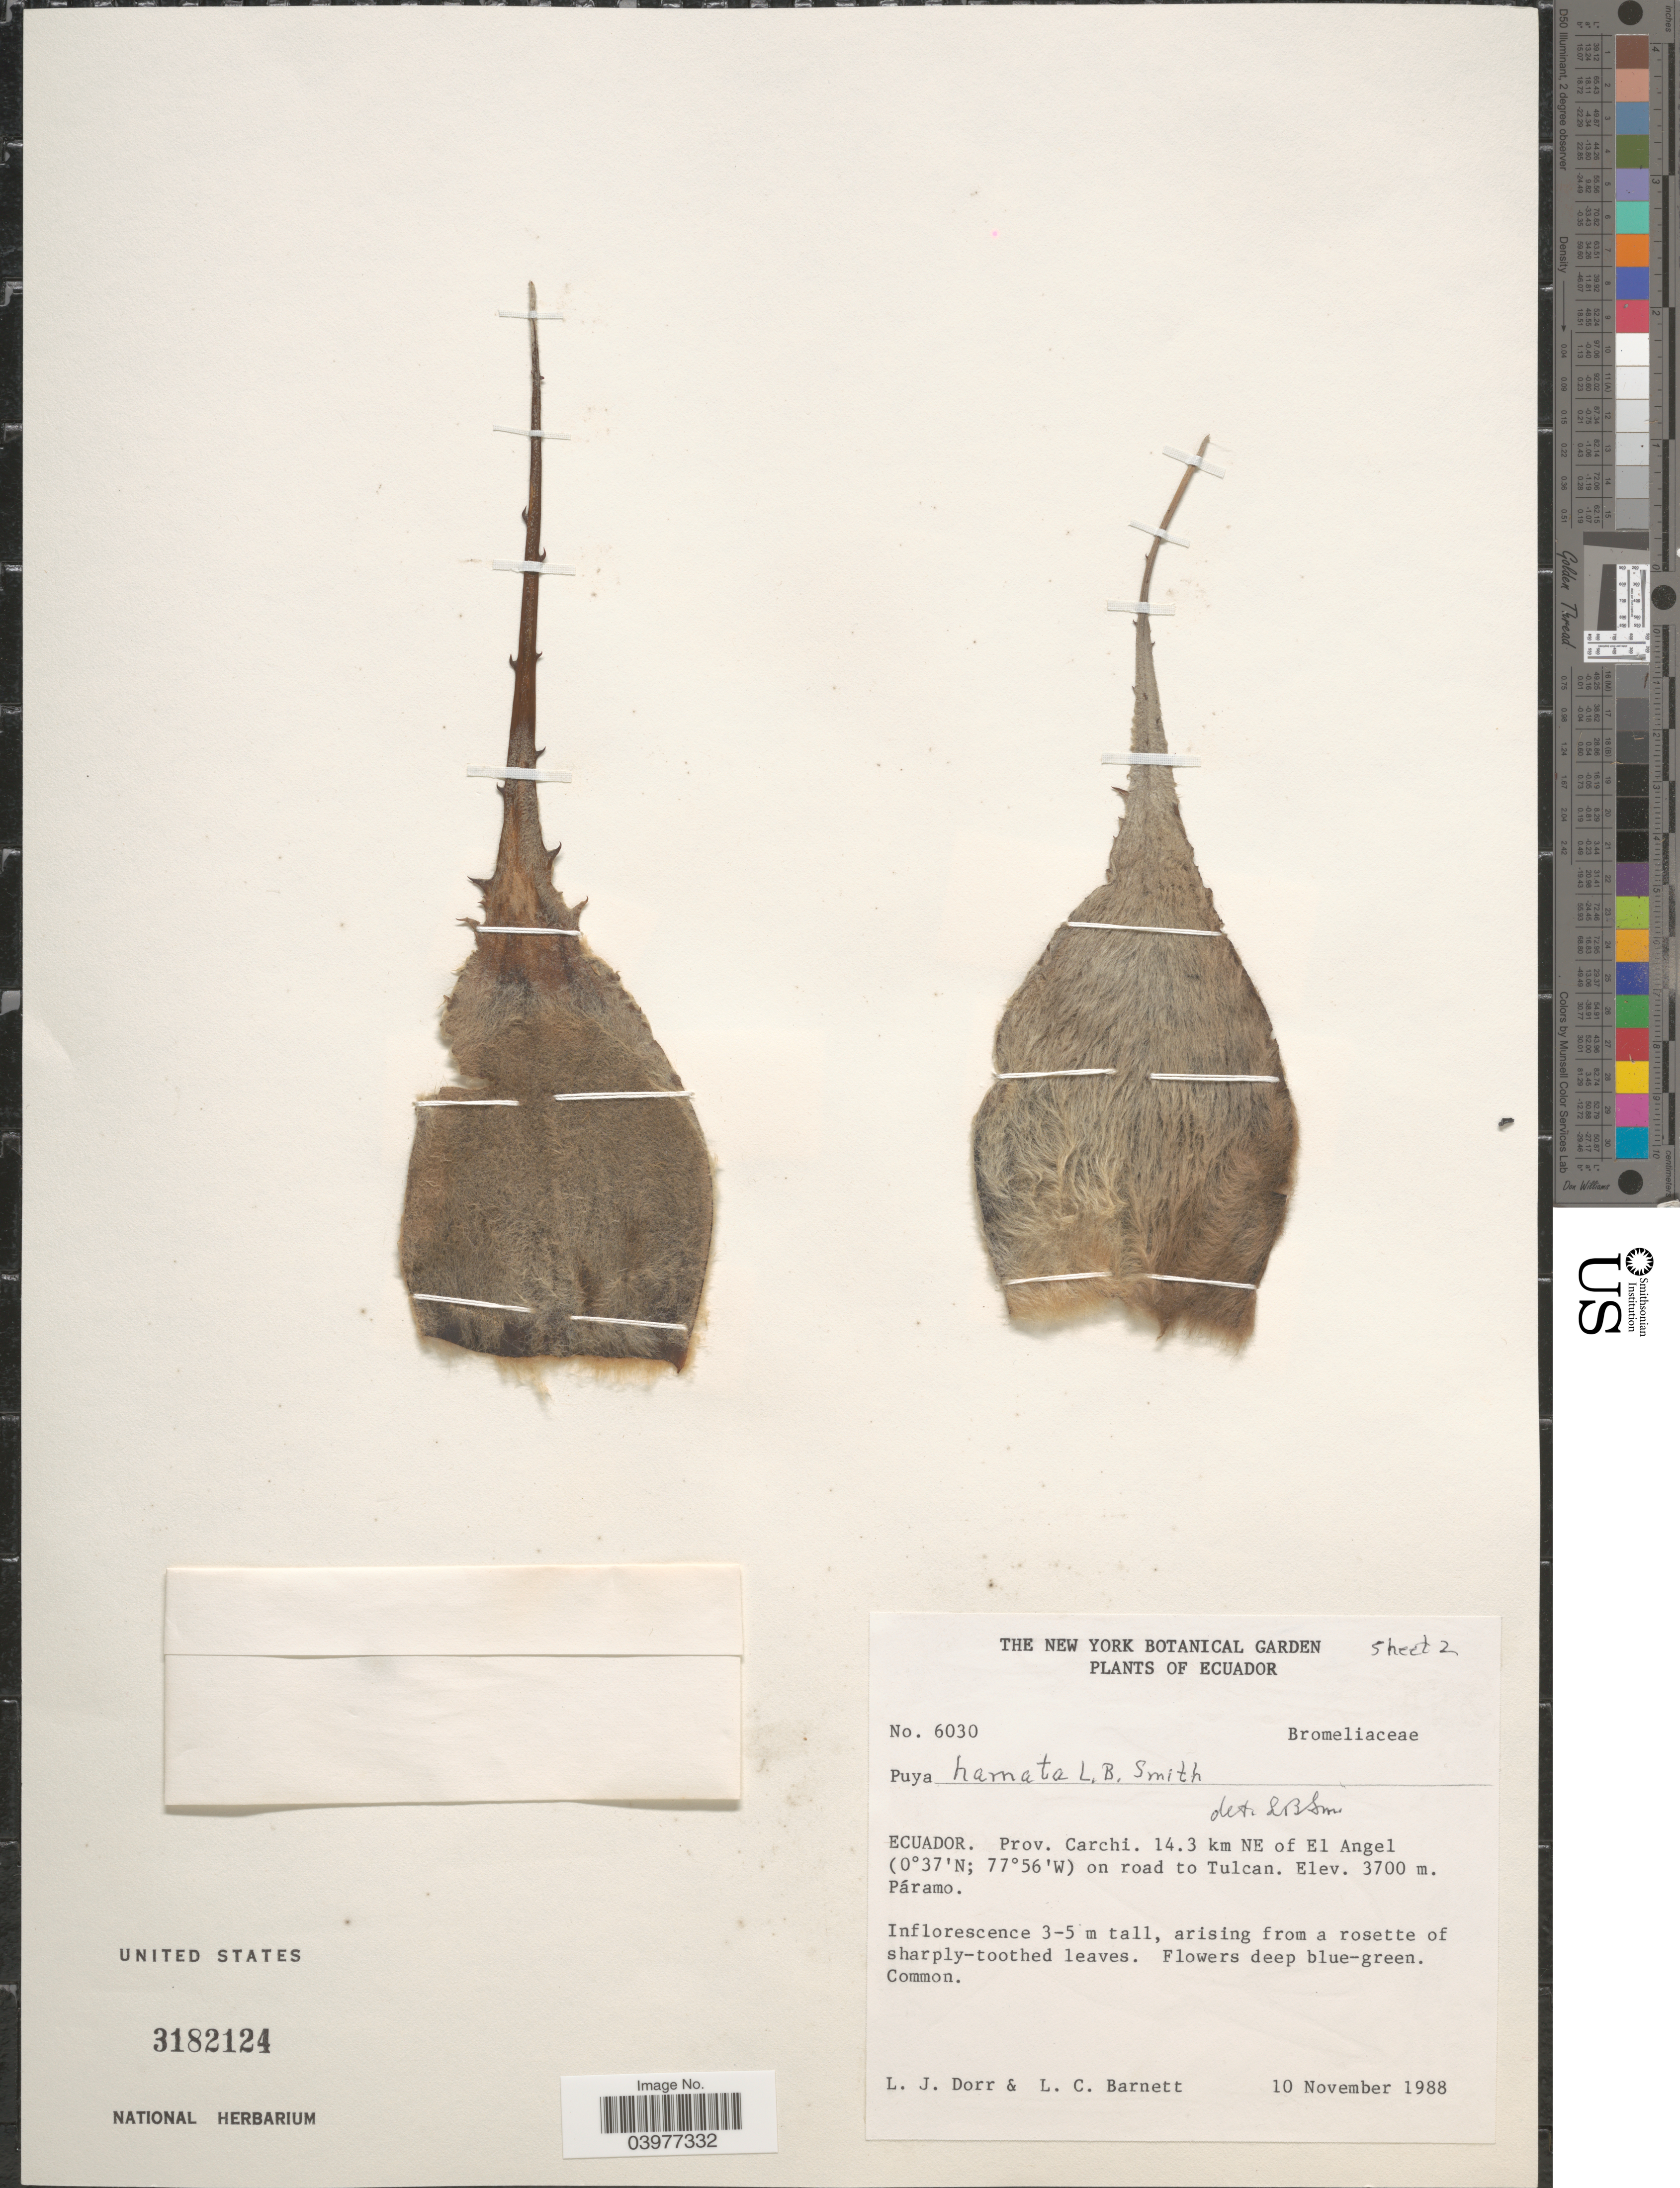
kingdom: Plantae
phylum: Tracheophyta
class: Liliopsida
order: Poales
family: Bromeliaceae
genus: Puya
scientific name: Puya hamata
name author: L.B. Sm.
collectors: L. J. Dorr & L. C. Barnett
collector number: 6030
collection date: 1988-11-10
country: Ecuador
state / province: Carchi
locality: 14.3 km NE of El Angel on road to Tulcan. Páramo.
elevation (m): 3700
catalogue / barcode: US 3182124